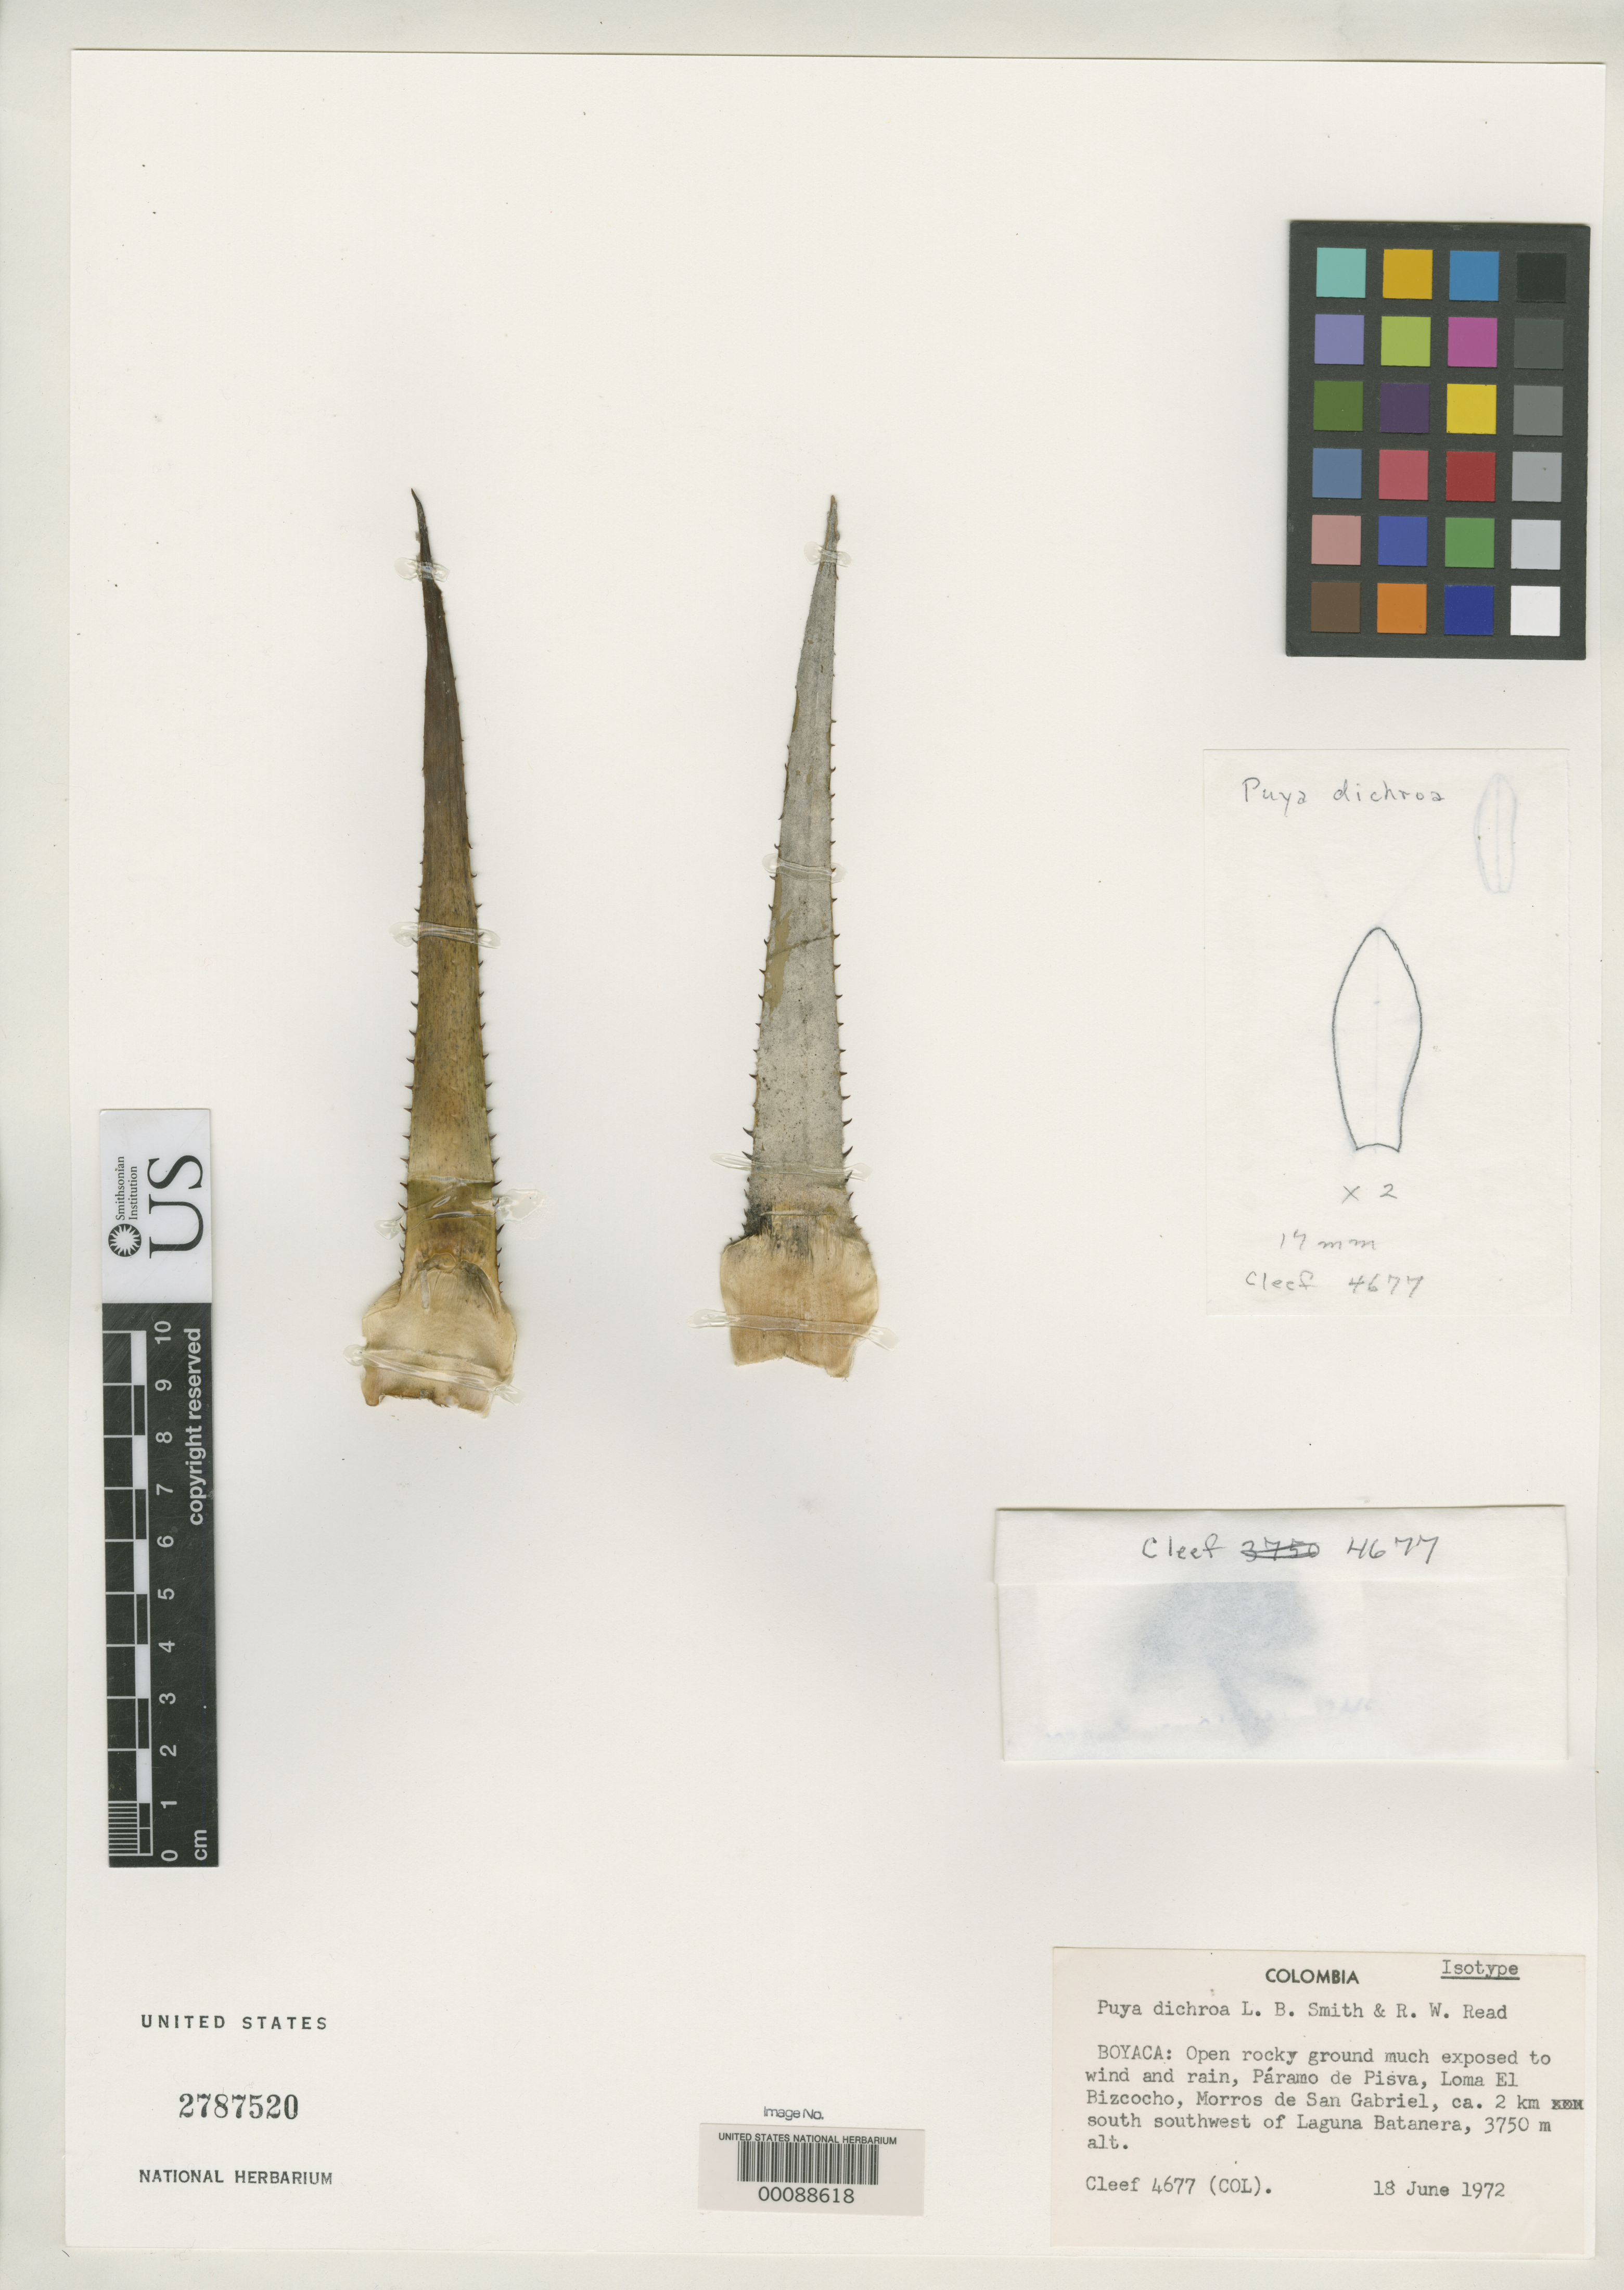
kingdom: Plantae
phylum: Tracheophyta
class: Liliopsida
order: Poales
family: Bromeliaceae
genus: Puya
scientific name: Puya dichroa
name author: L.B. Sm. & Read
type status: Isotype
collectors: A. M. Cleef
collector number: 4677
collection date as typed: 18 Jun 1972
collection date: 1972-06-18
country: Colombia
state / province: Boyacá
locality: Paramo de Posva, Loma El Bizcocho, Morros Desan Gabriel.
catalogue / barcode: US 2787520